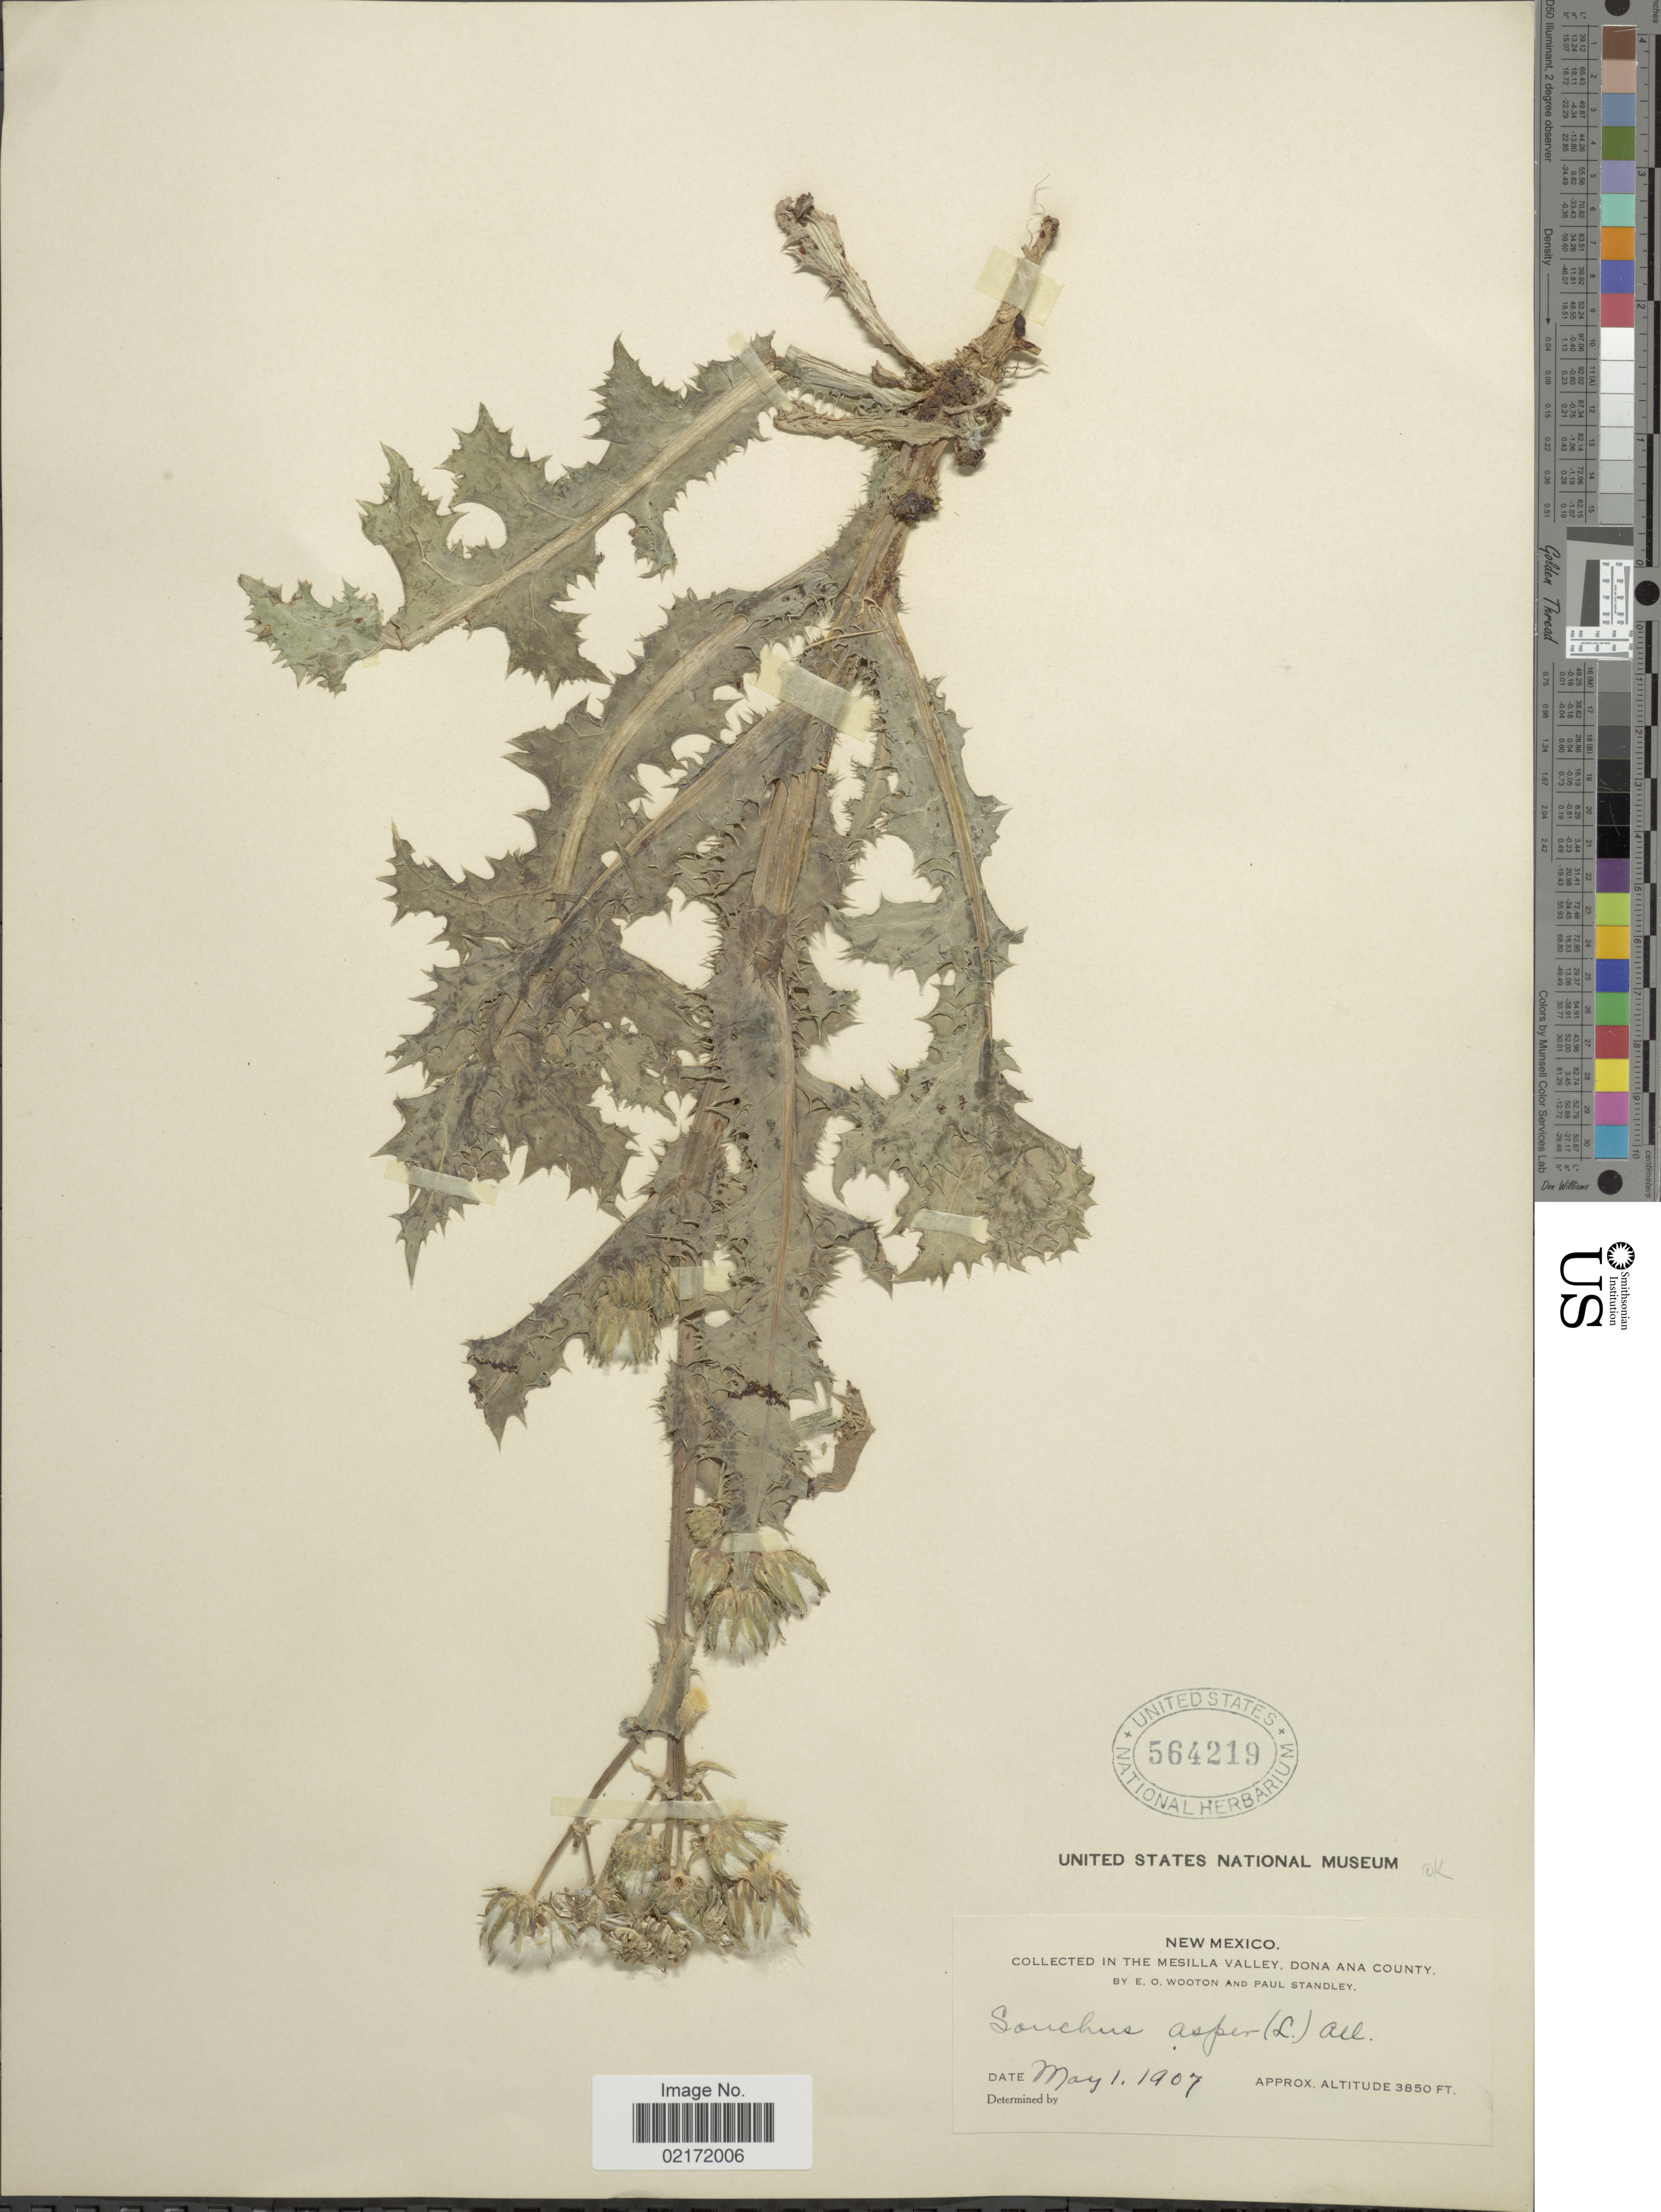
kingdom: Plantae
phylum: Tracheophyta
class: Magnoliopsida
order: Asterales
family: Asteraceae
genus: Sonchus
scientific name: Sonchus asper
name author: (L.) Hill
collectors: E. O. Wooton & P. C. Standley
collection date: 1907-05-01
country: United States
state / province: New Mexico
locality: Mesilla Valley, Dona Ana County.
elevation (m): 1173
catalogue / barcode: US 564219